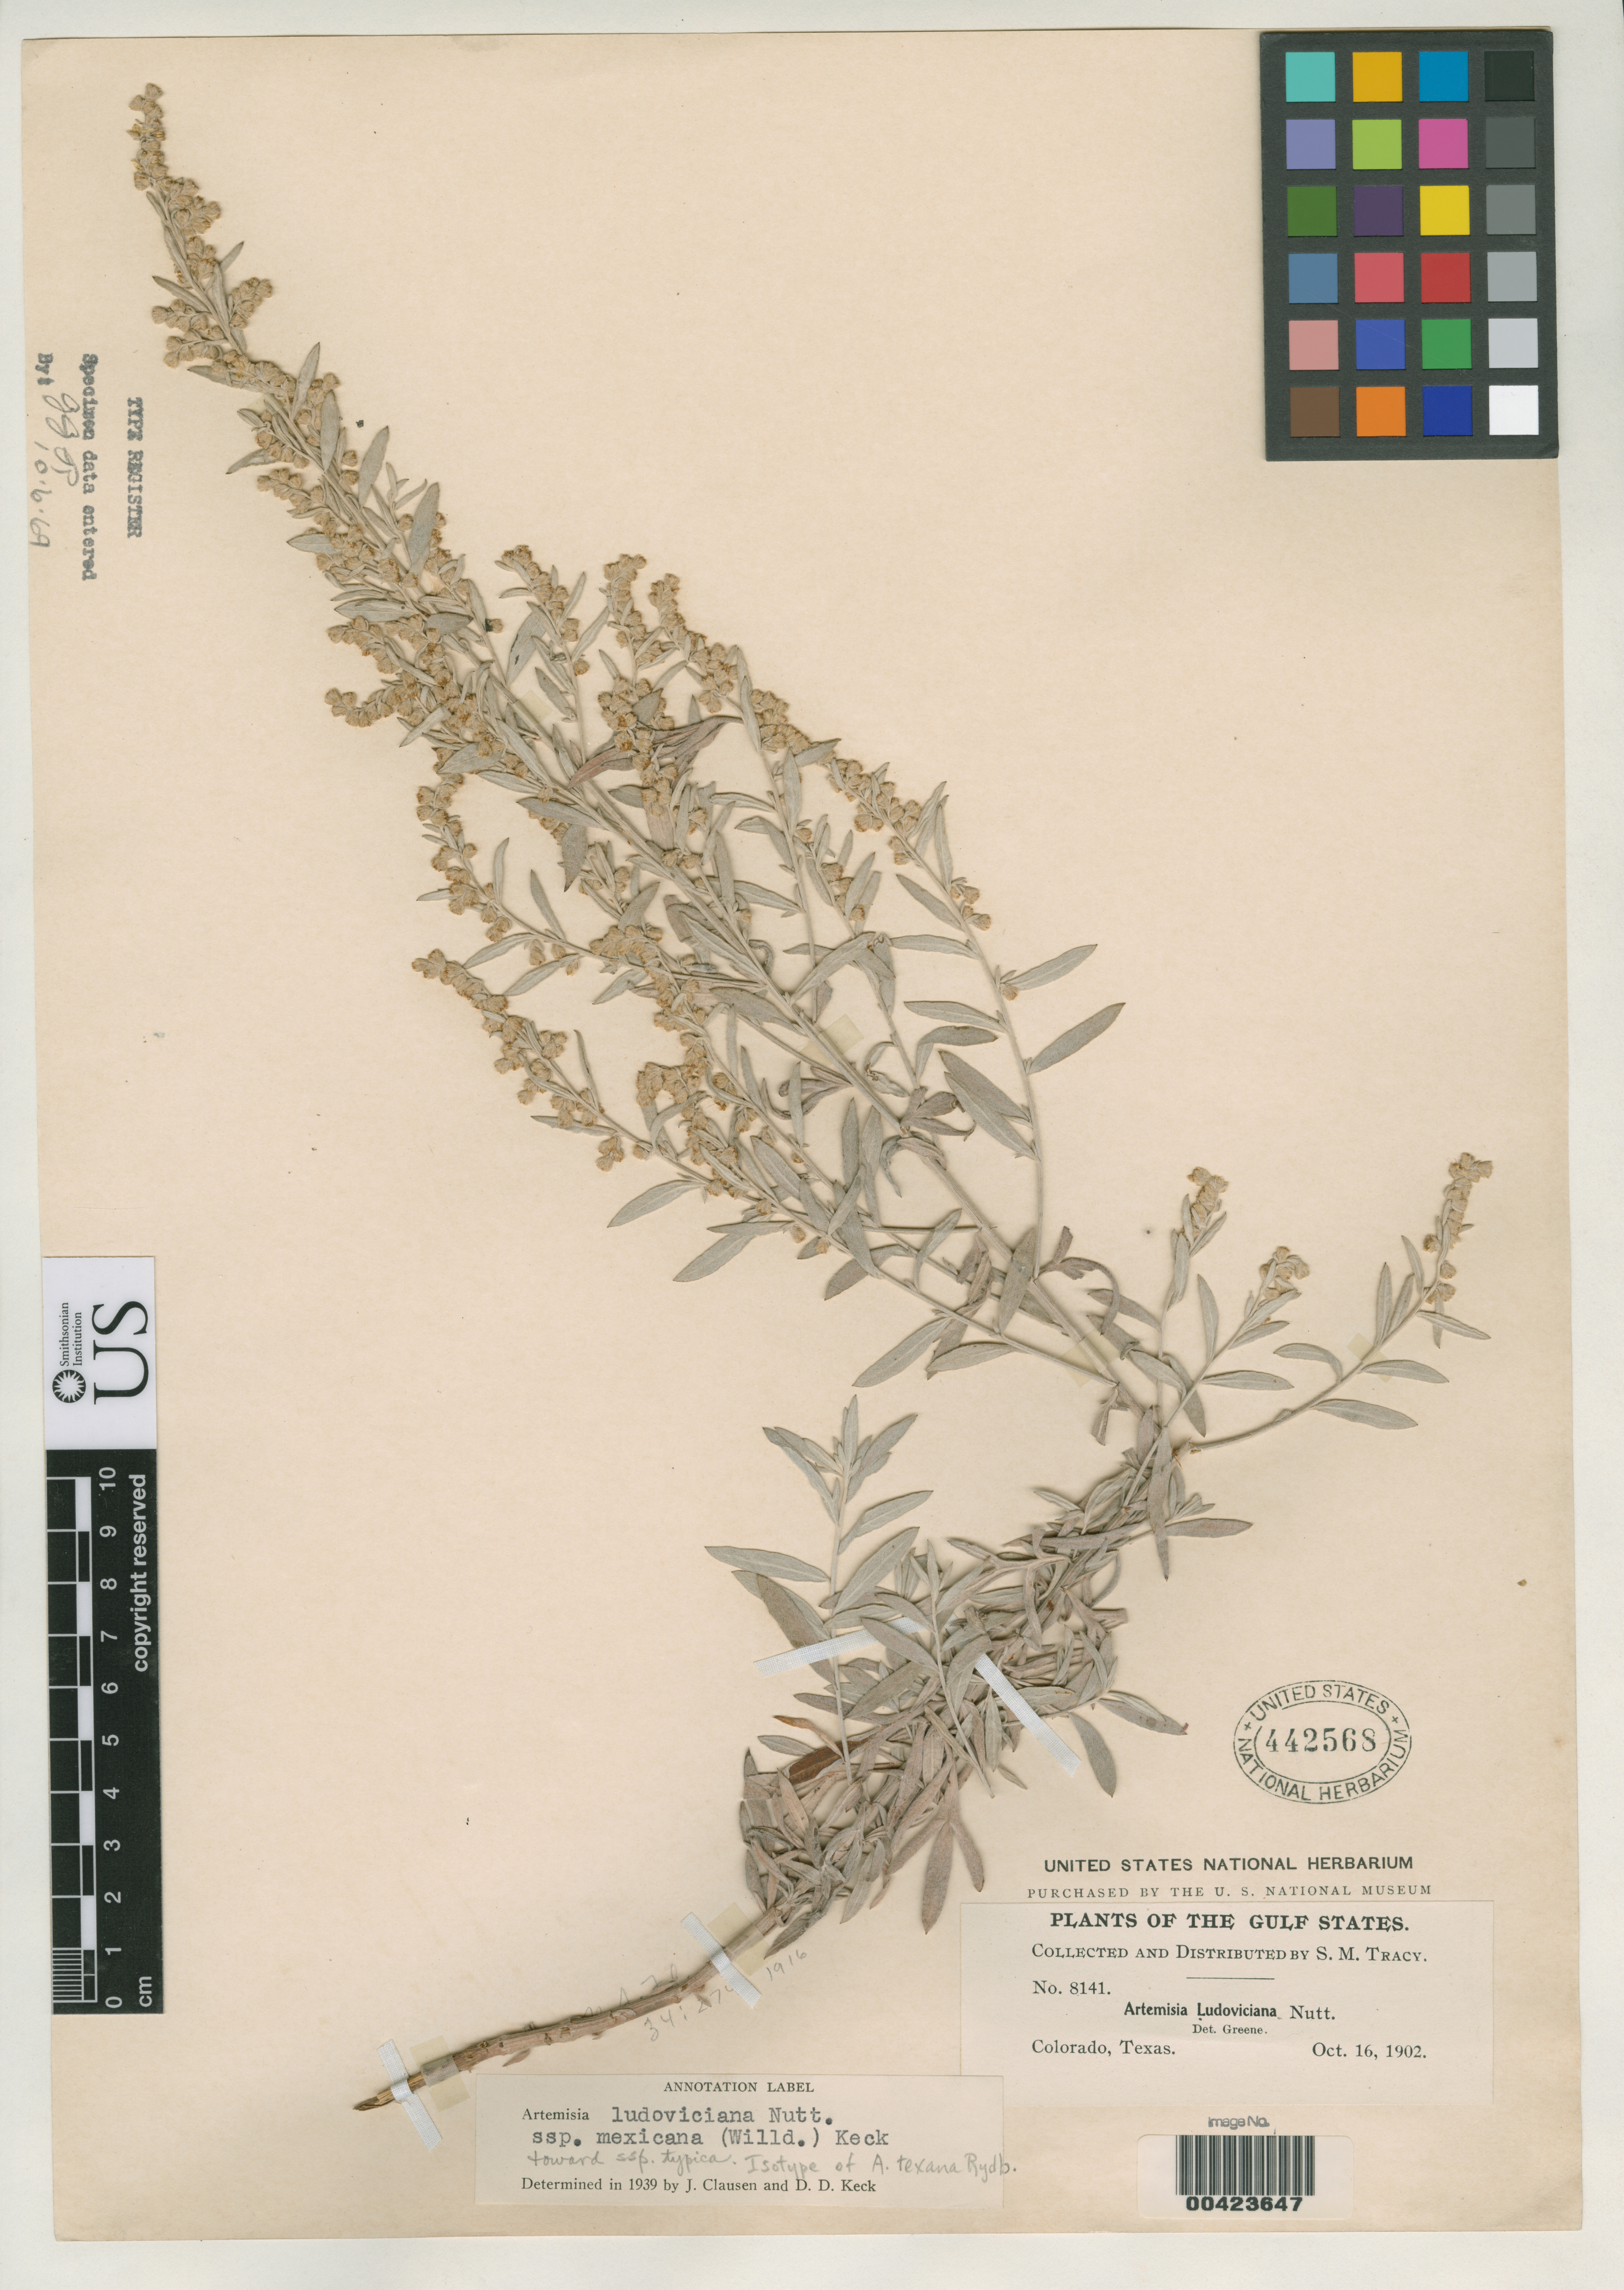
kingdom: Plantae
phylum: Tracheophyta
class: Magnoliopsida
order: Asterales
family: Asteraceae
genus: Artemisia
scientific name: Artemisia texana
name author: Rydb.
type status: Holotype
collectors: S. M. Tracy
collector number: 8141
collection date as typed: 16 Oct 1902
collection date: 1902-10-16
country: United States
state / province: Texas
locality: Colorado.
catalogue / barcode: US 442568